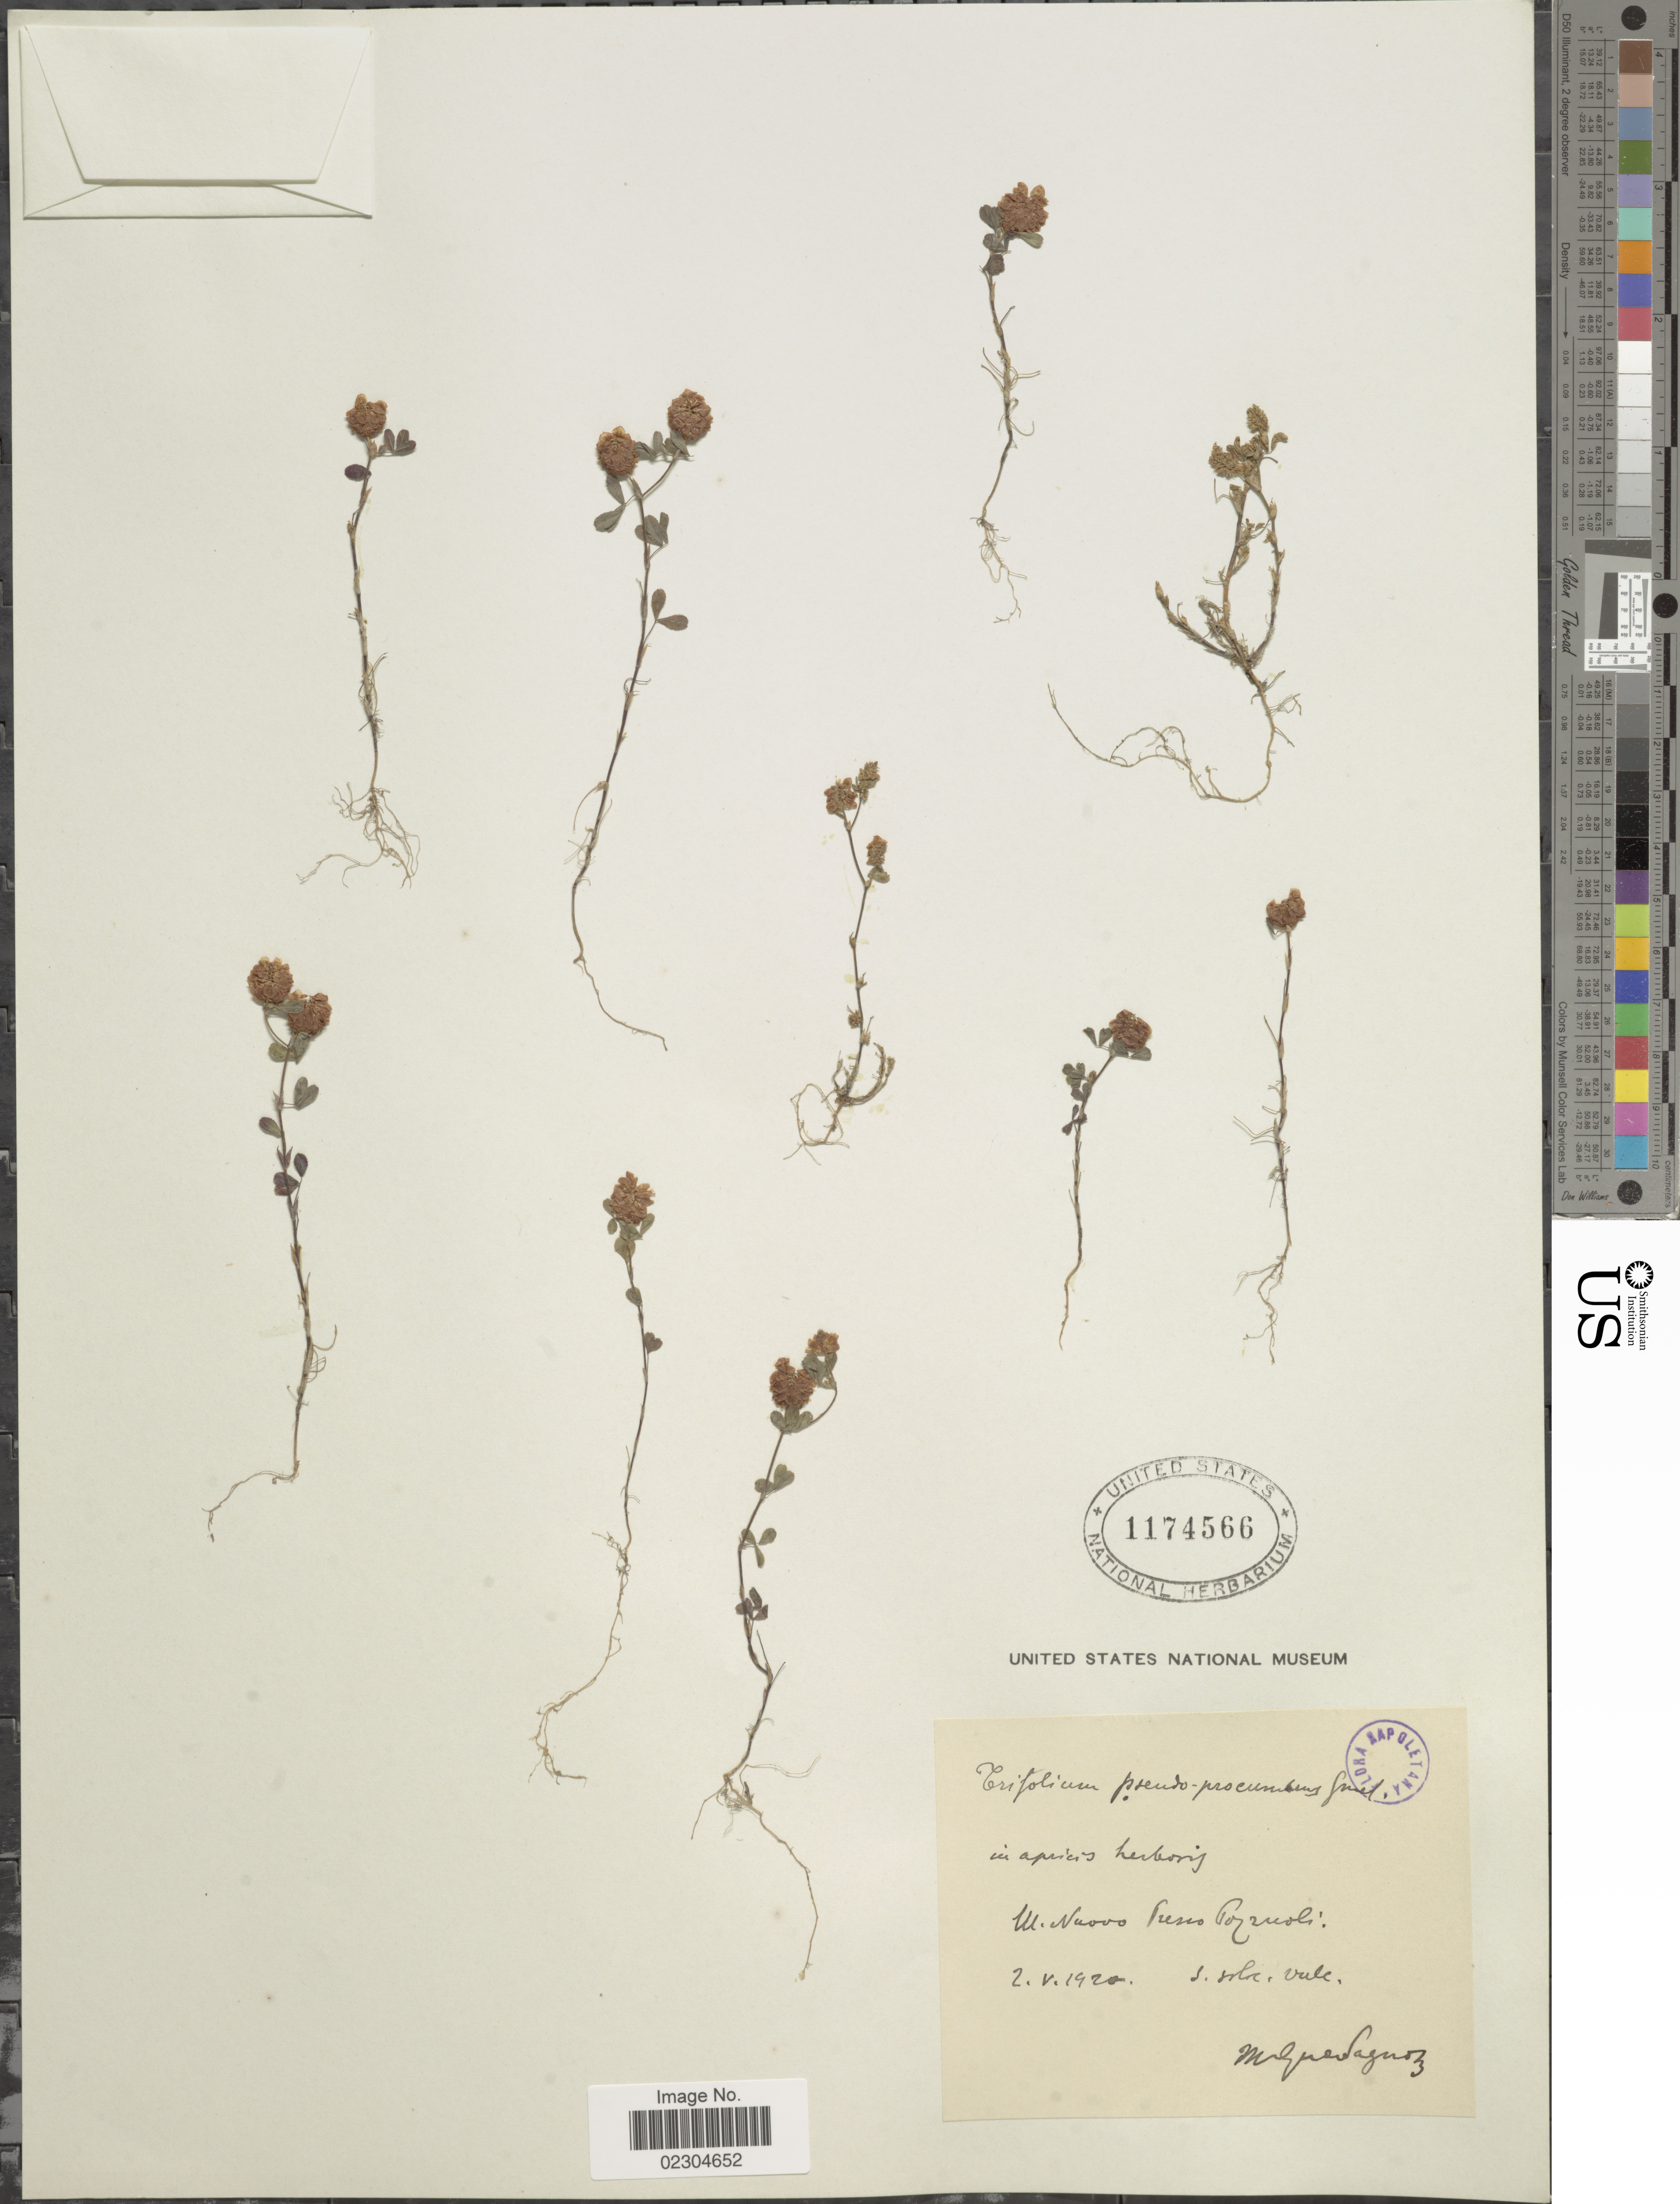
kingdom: Plantae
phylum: Tracheophyta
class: Magnoliopsida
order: Fabales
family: Fabaceae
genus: Trifolium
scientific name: Trifolium pseudoprocumbens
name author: C.C. Gmel.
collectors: M. Guadagno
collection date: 1920-05-02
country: Italy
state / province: Campania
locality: M. Naova Presso Pozzuoli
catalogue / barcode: US 1174566